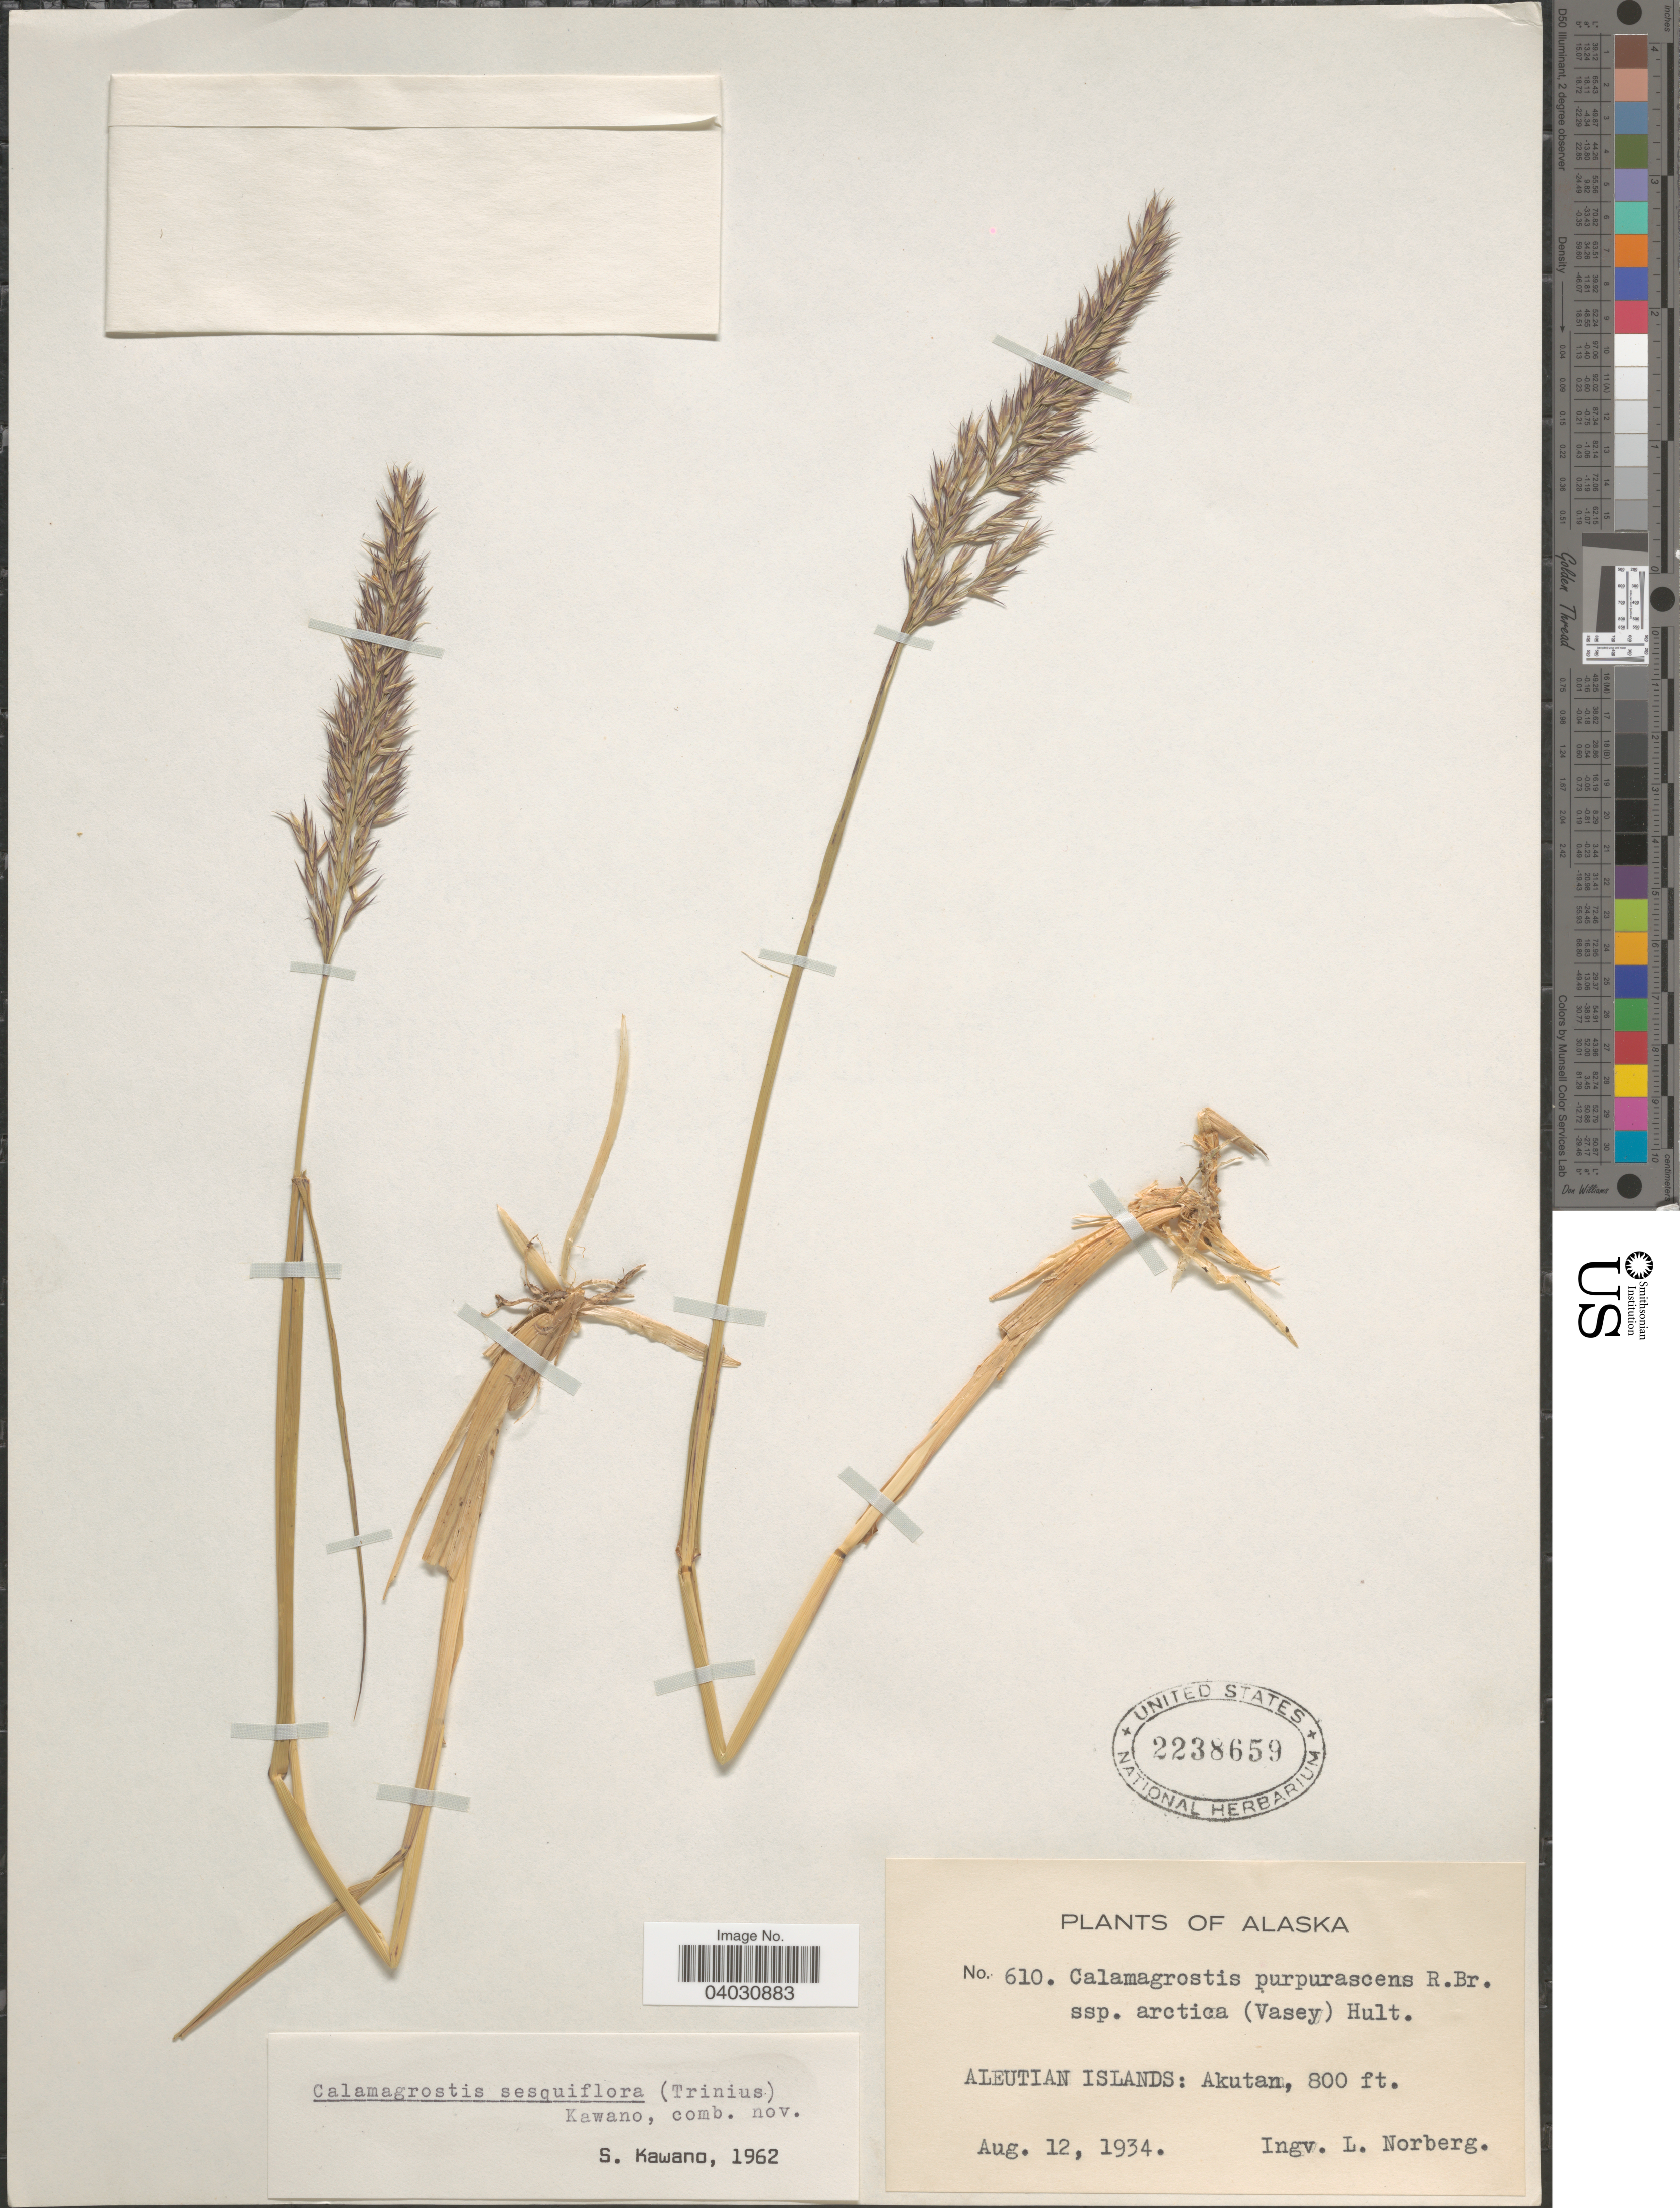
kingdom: Plantae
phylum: Tracheophyta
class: Liliopsida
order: Poales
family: Poaceae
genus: Calamagrostis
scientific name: Calamagrostis sesquiflora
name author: (Trin.) Tzvelev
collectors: I. Norberg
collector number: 610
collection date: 1934-08-12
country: United States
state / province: Alaska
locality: Aleutian Islands: Akutan.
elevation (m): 244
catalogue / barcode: US 2238659